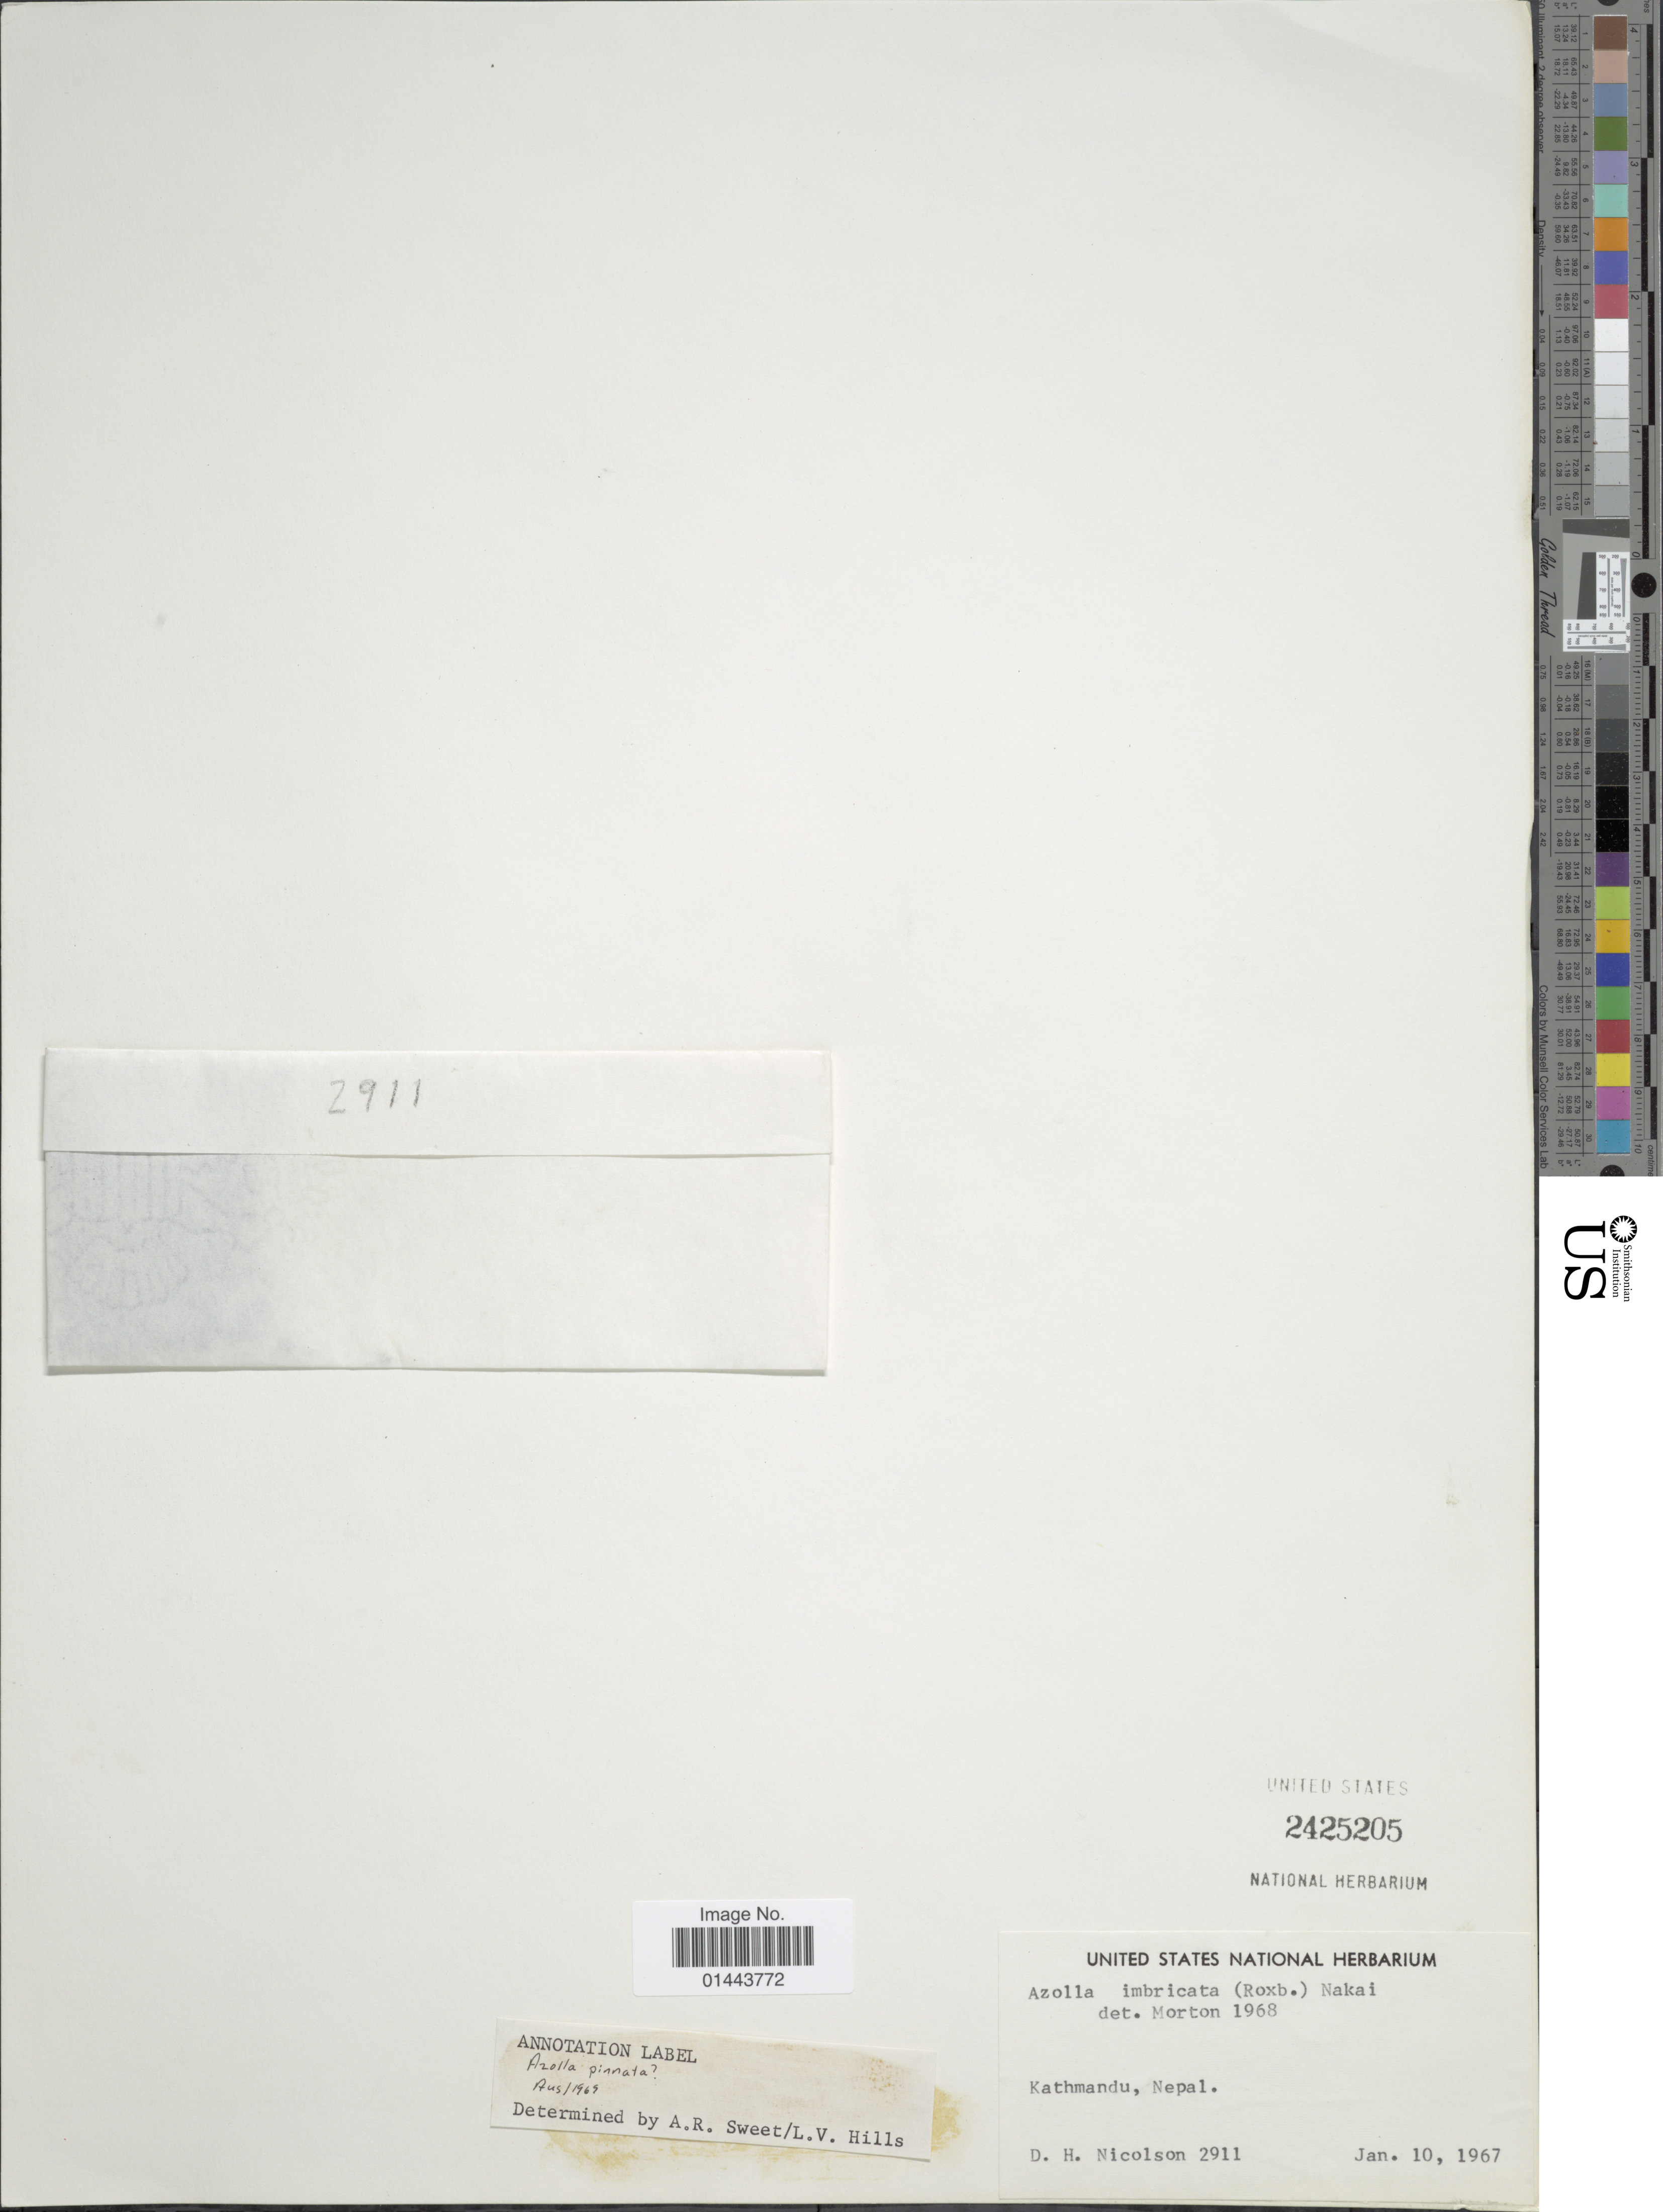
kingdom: Plantae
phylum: Tracheophyta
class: Polypodiopsida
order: Salviniales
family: Salviniaceae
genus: Azolla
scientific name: Azolla imbricata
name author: (Roxb.) Nakai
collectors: D. H. Nicolson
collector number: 2911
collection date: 1967-01-10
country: Nepal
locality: Kathmandu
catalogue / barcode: US 2425205